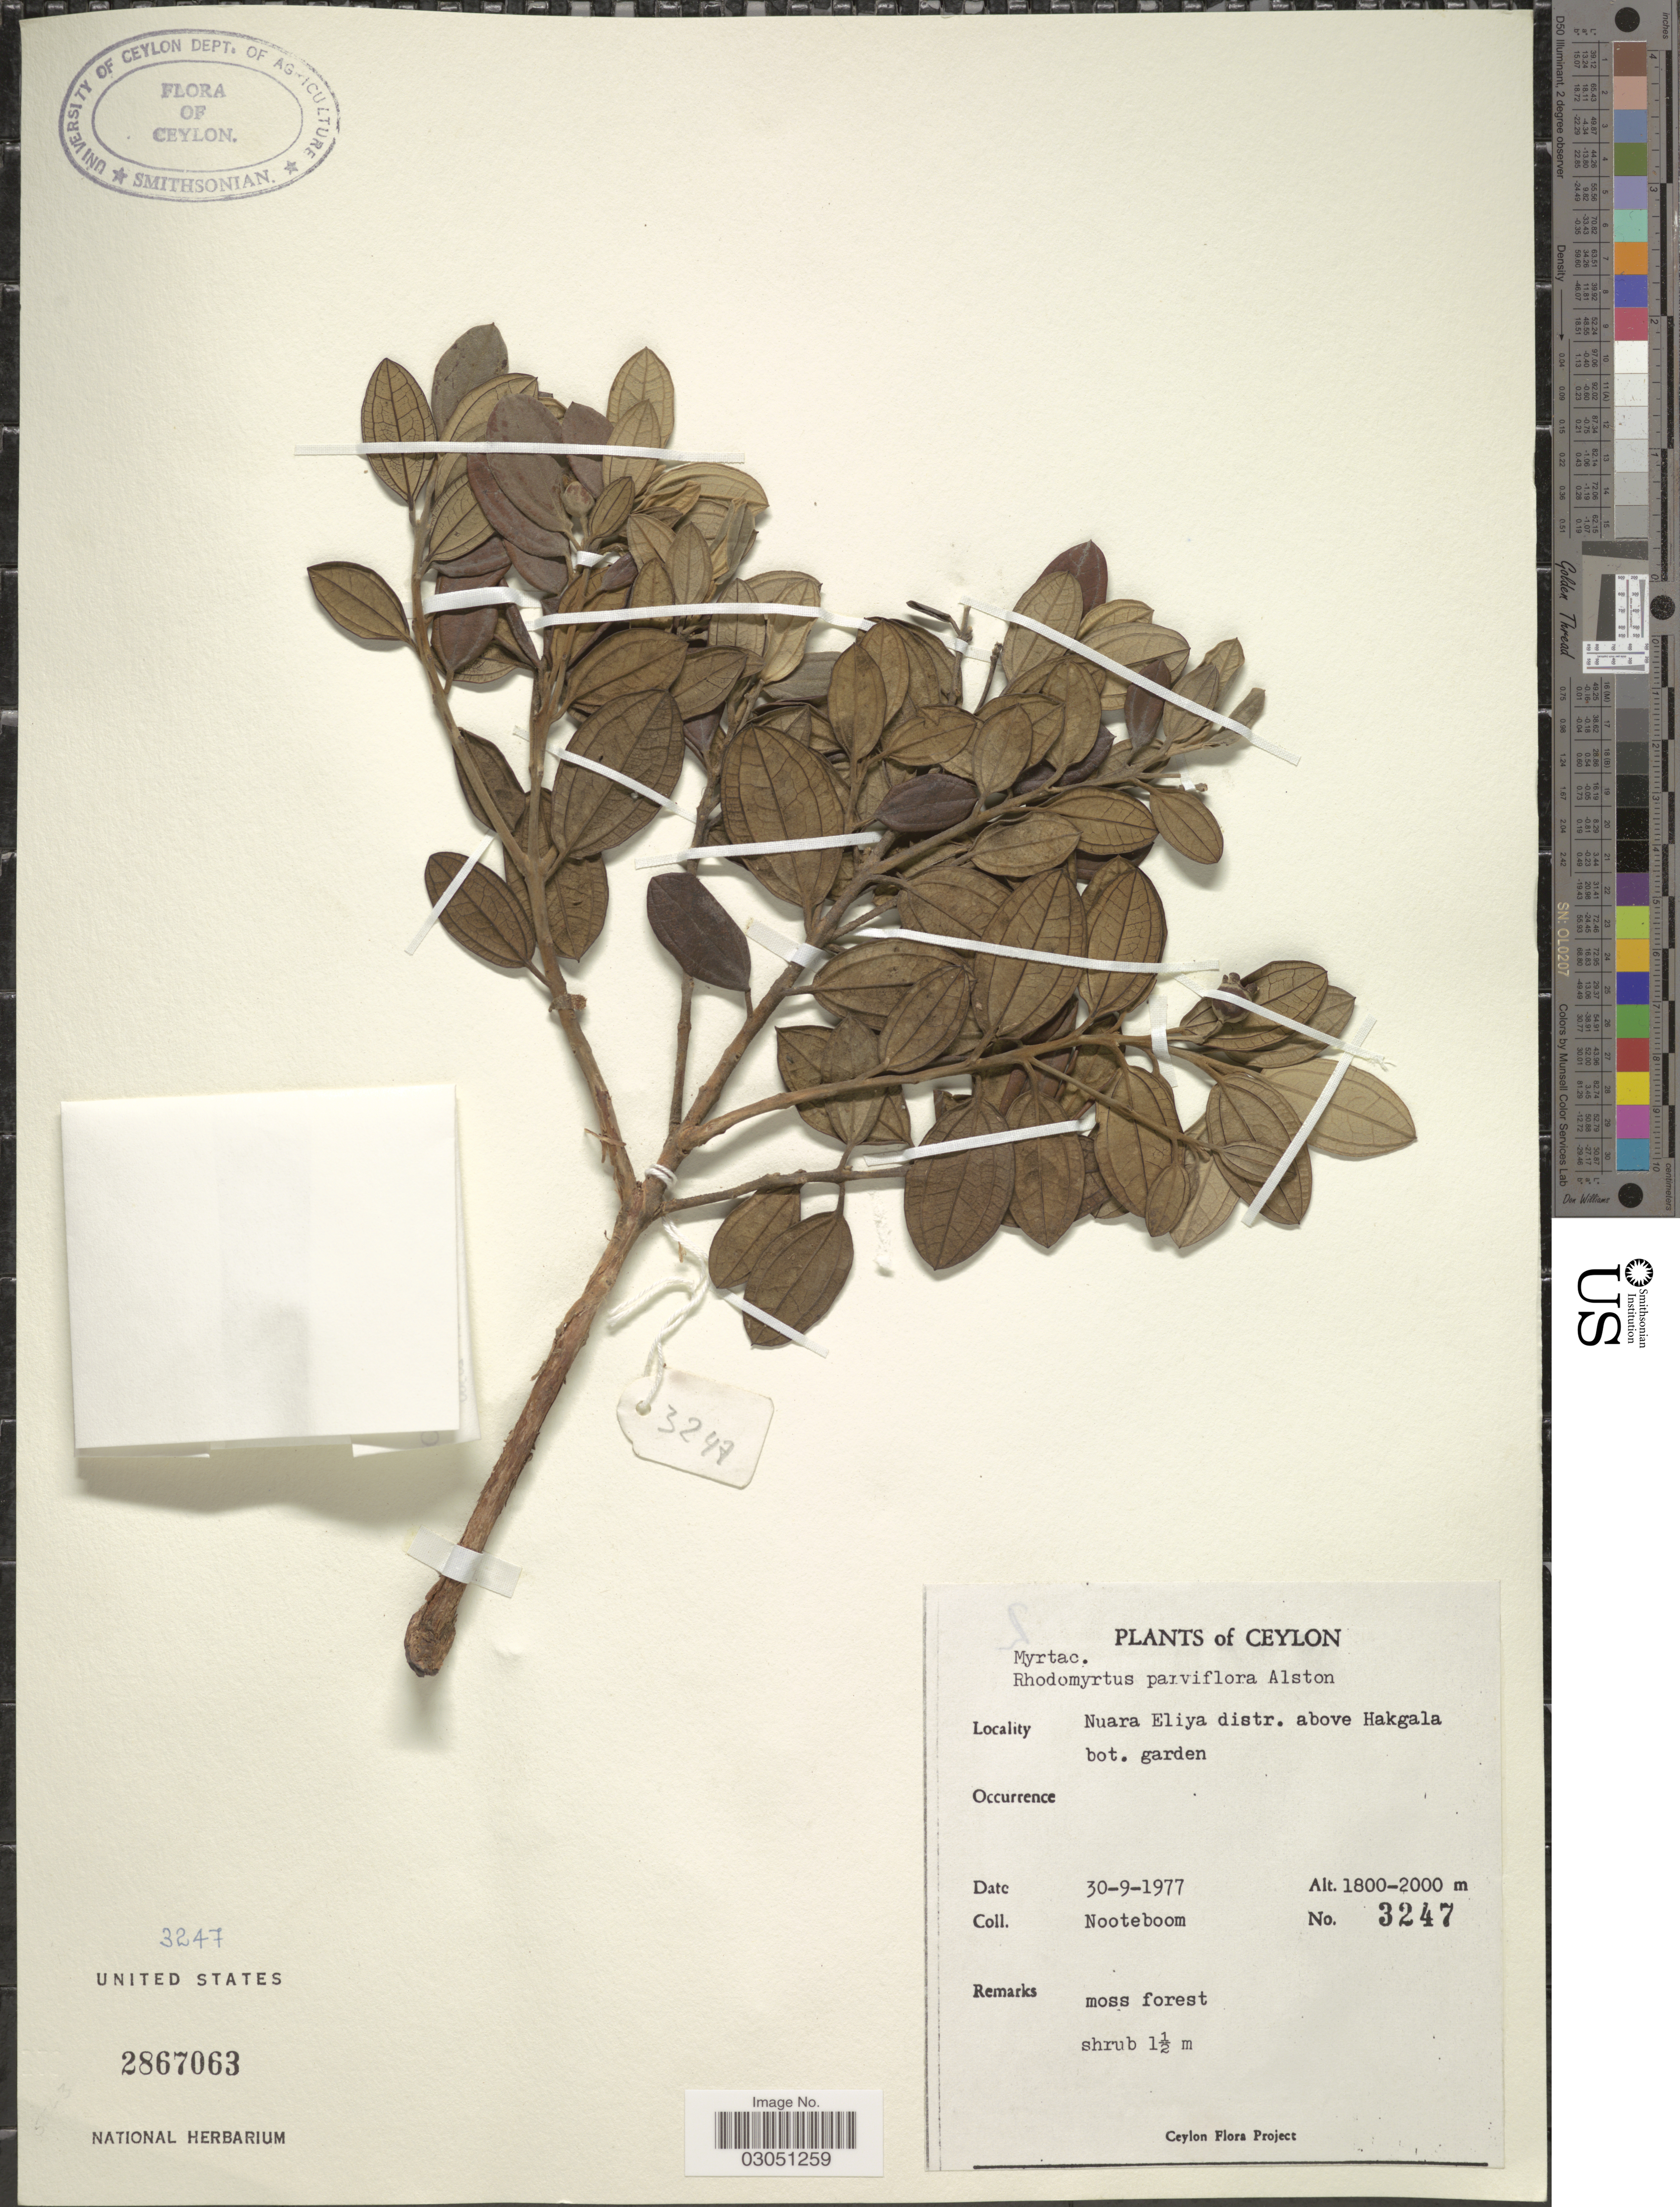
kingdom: Plantae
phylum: Tracheophyta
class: Magnoliopsida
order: Myrtales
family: Myrtaceae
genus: Rhodomyrtus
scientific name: Rhodomyrtus parviflora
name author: Alston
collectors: Nooteboom, --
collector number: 3247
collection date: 1977-09-30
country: Sri Lanka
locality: Ceylon, Nuara Eliya distr. above Hakgala bot. garden.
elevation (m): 1800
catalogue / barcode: US 2867063